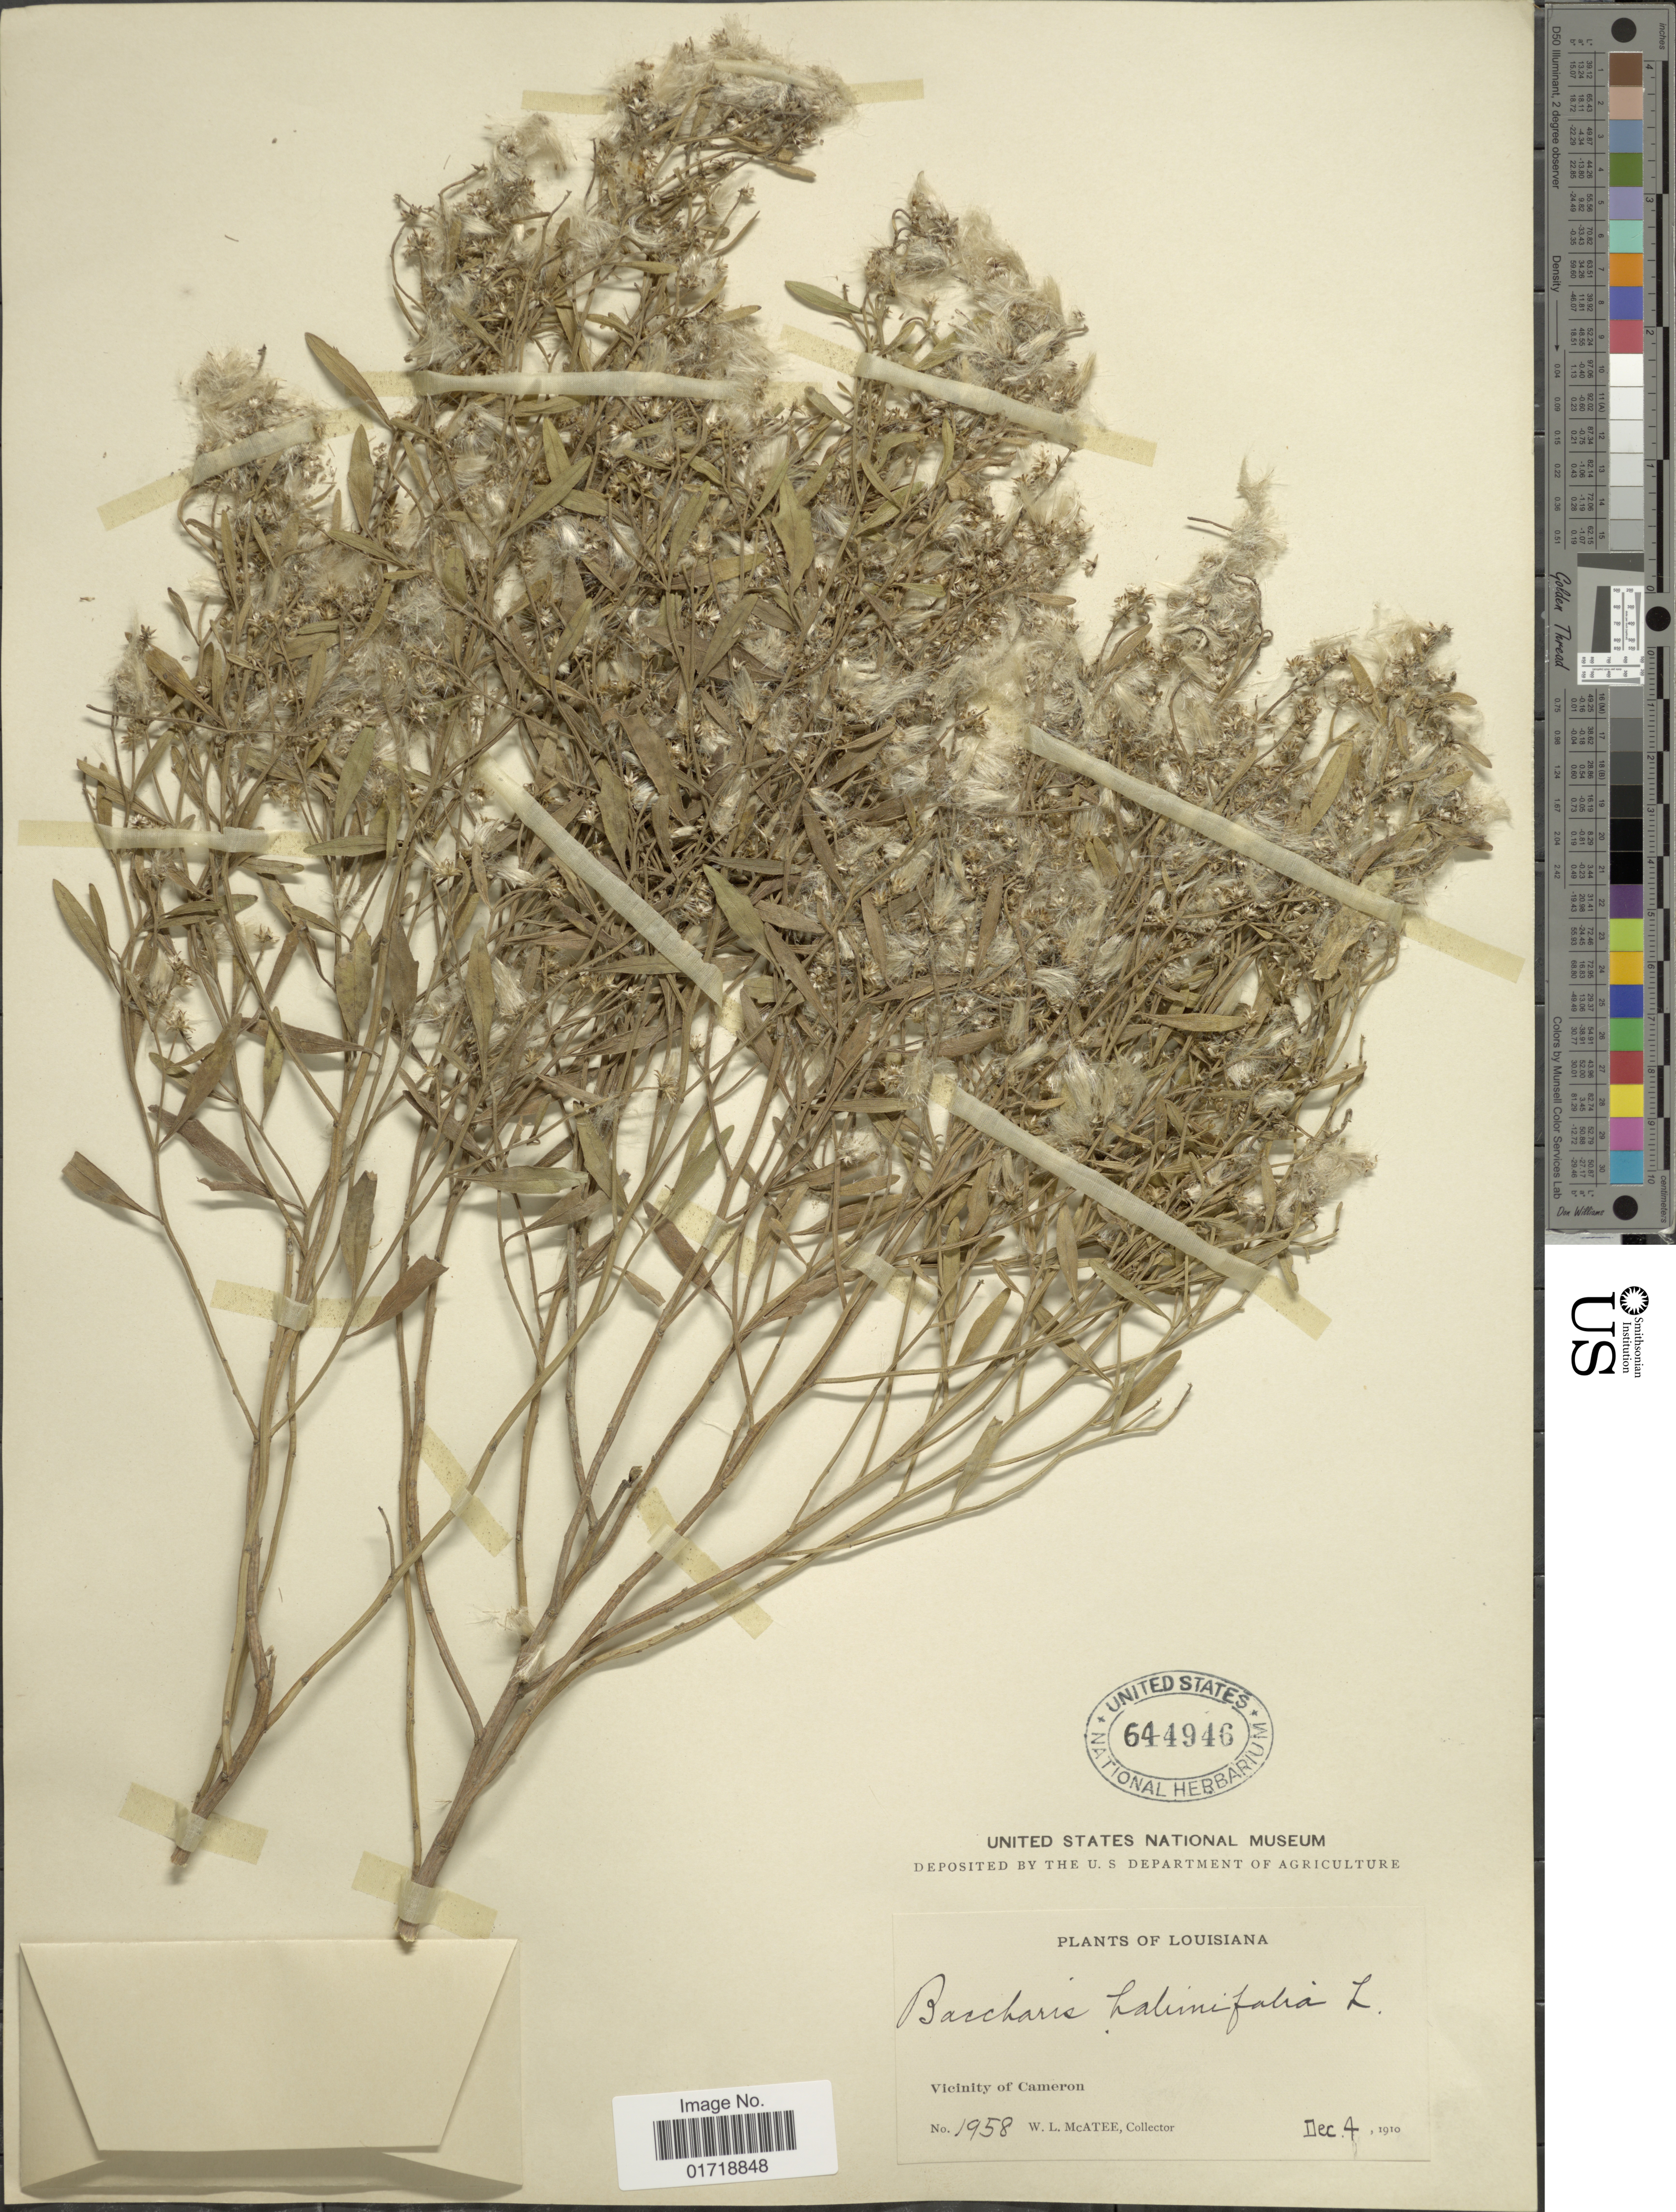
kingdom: Plantae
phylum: Tracheophyta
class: Magnoliopsida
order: Asterales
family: Asteraceae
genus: Baccharis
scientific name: Baccharis halimifolia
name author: L.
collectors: W. McAtee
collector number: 1958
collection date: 1910-11-04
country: United States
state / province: Louisiana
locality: Vicinity of Cameron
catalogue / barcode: US 644946